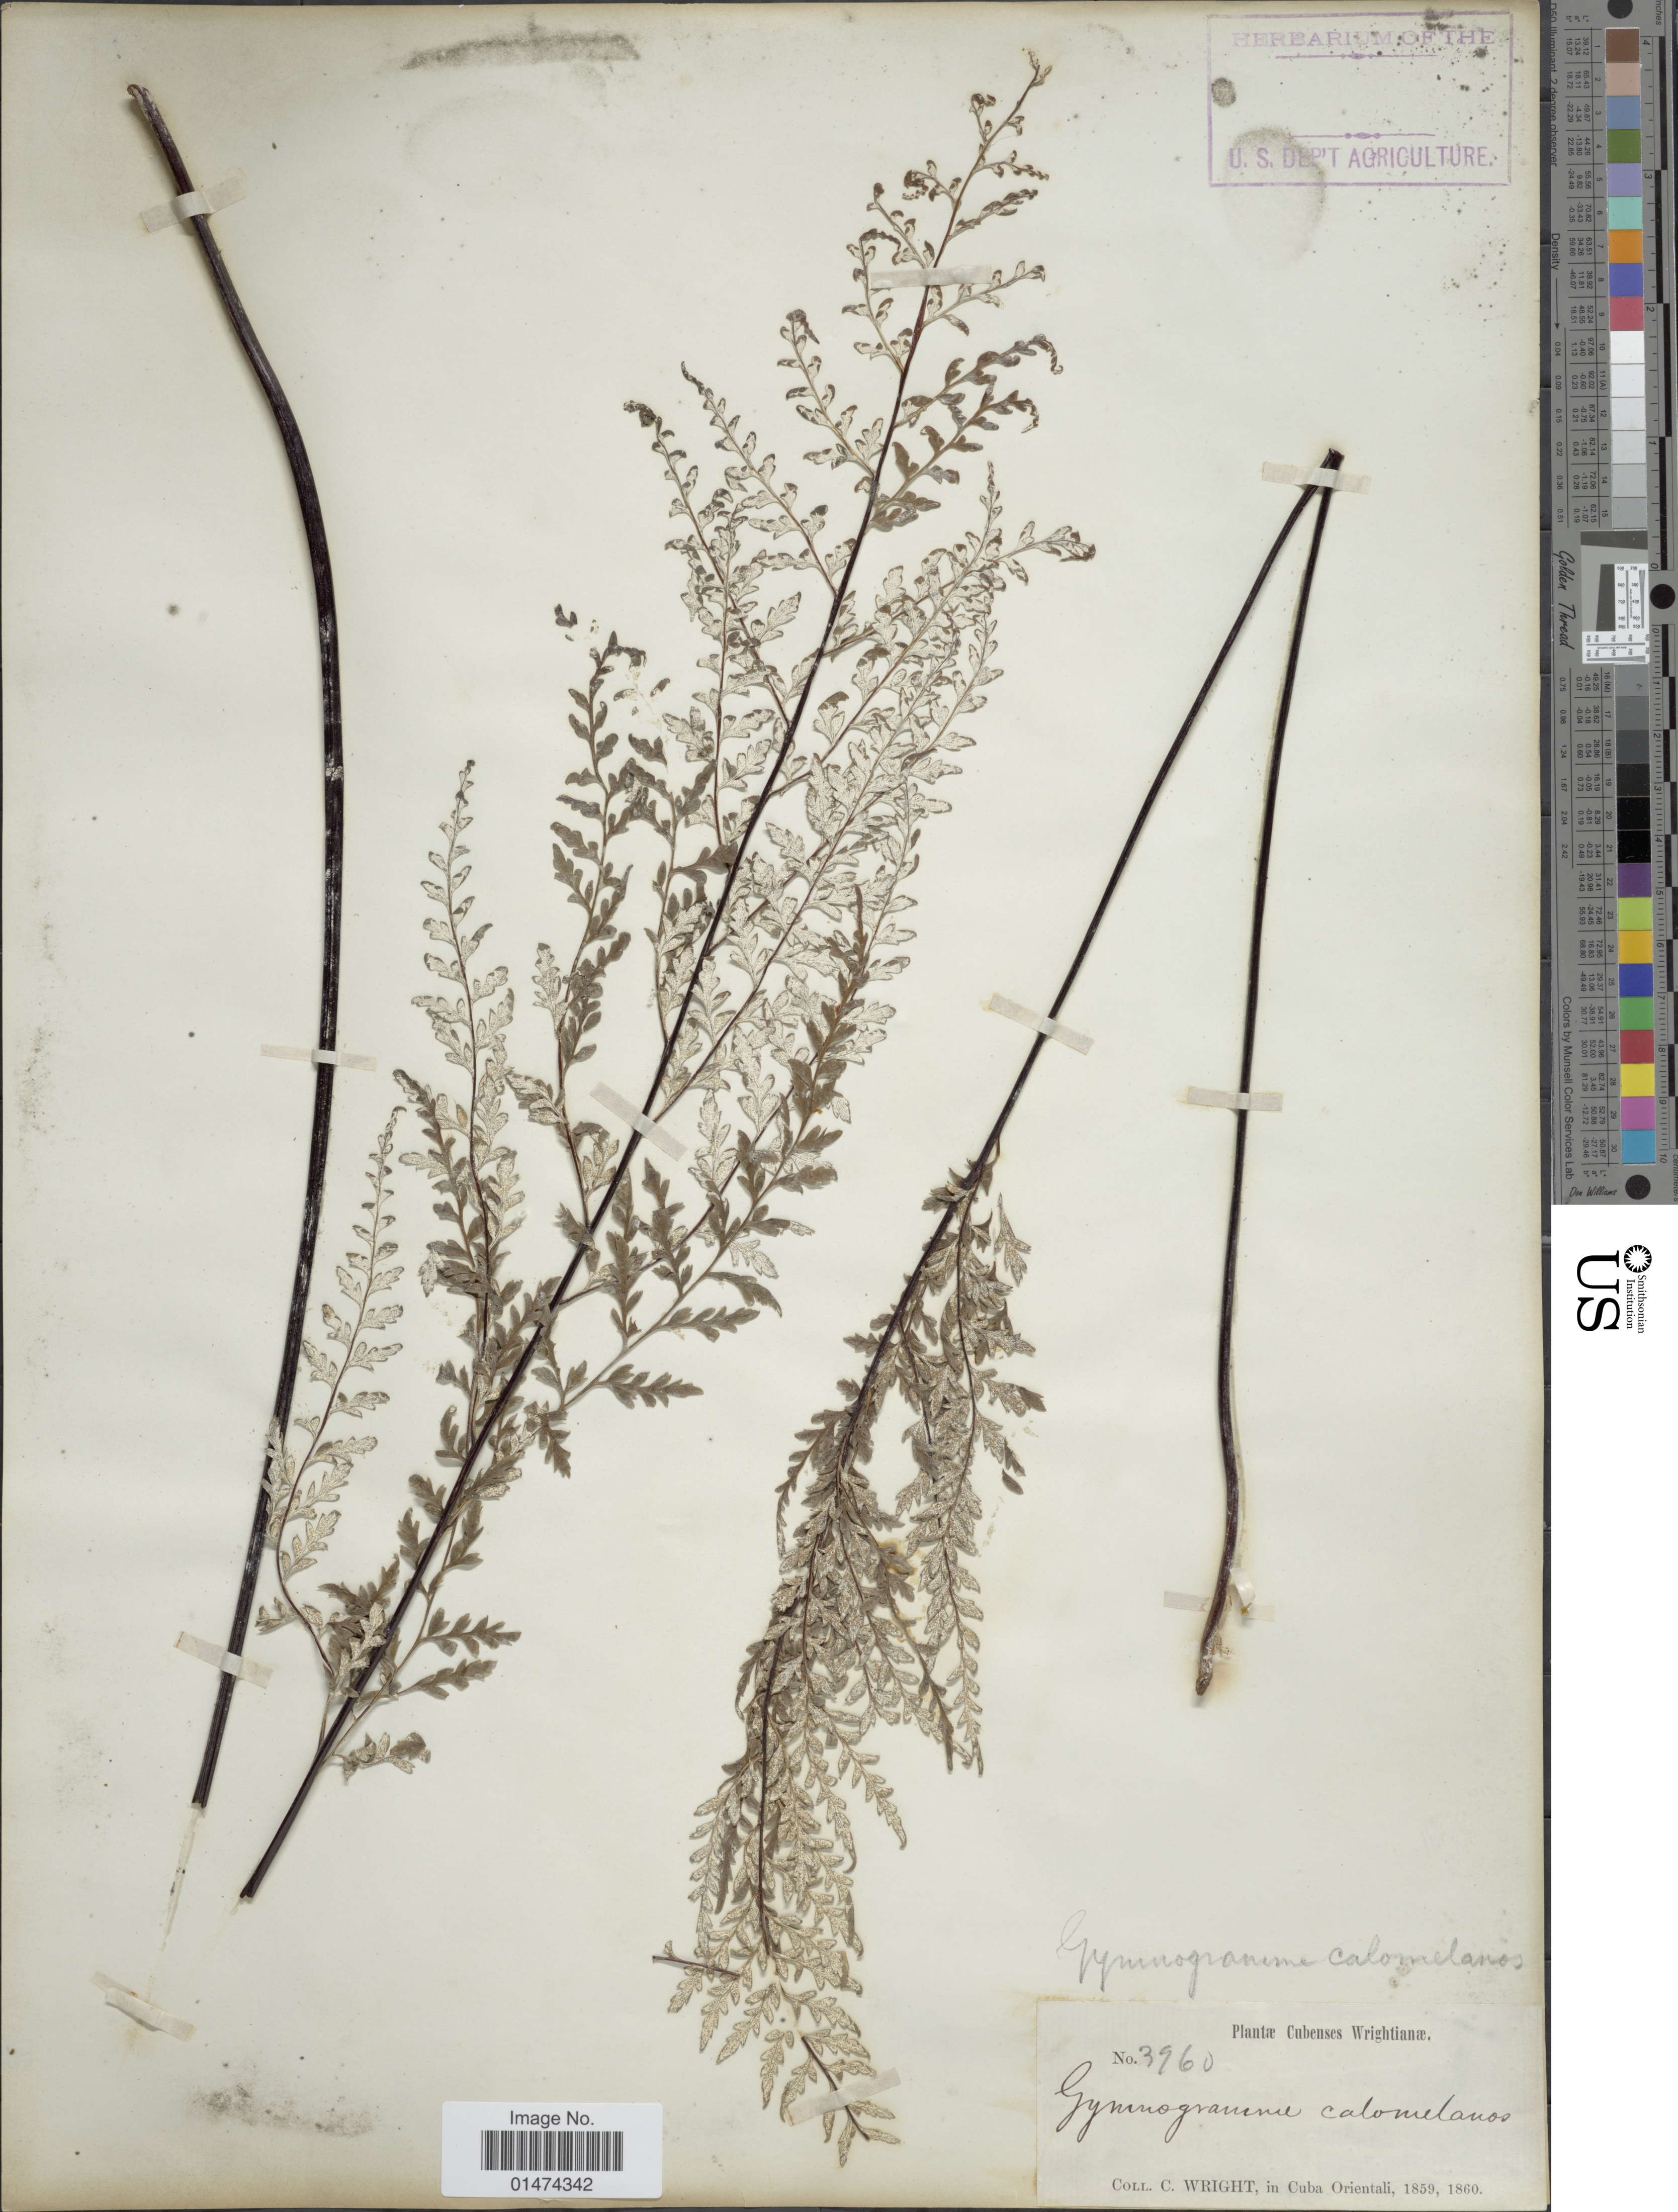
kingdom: Plantae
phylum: Tracheophyta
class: Polypodiopsida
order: Polypodiales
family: Pteridaceae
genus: Pityrogramma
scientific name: Pityrogramma calomelanos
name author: (L.) Link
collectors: C. Wright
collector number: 3960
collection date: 1859/1860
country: Cuba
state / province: Oriente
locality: Orientalo